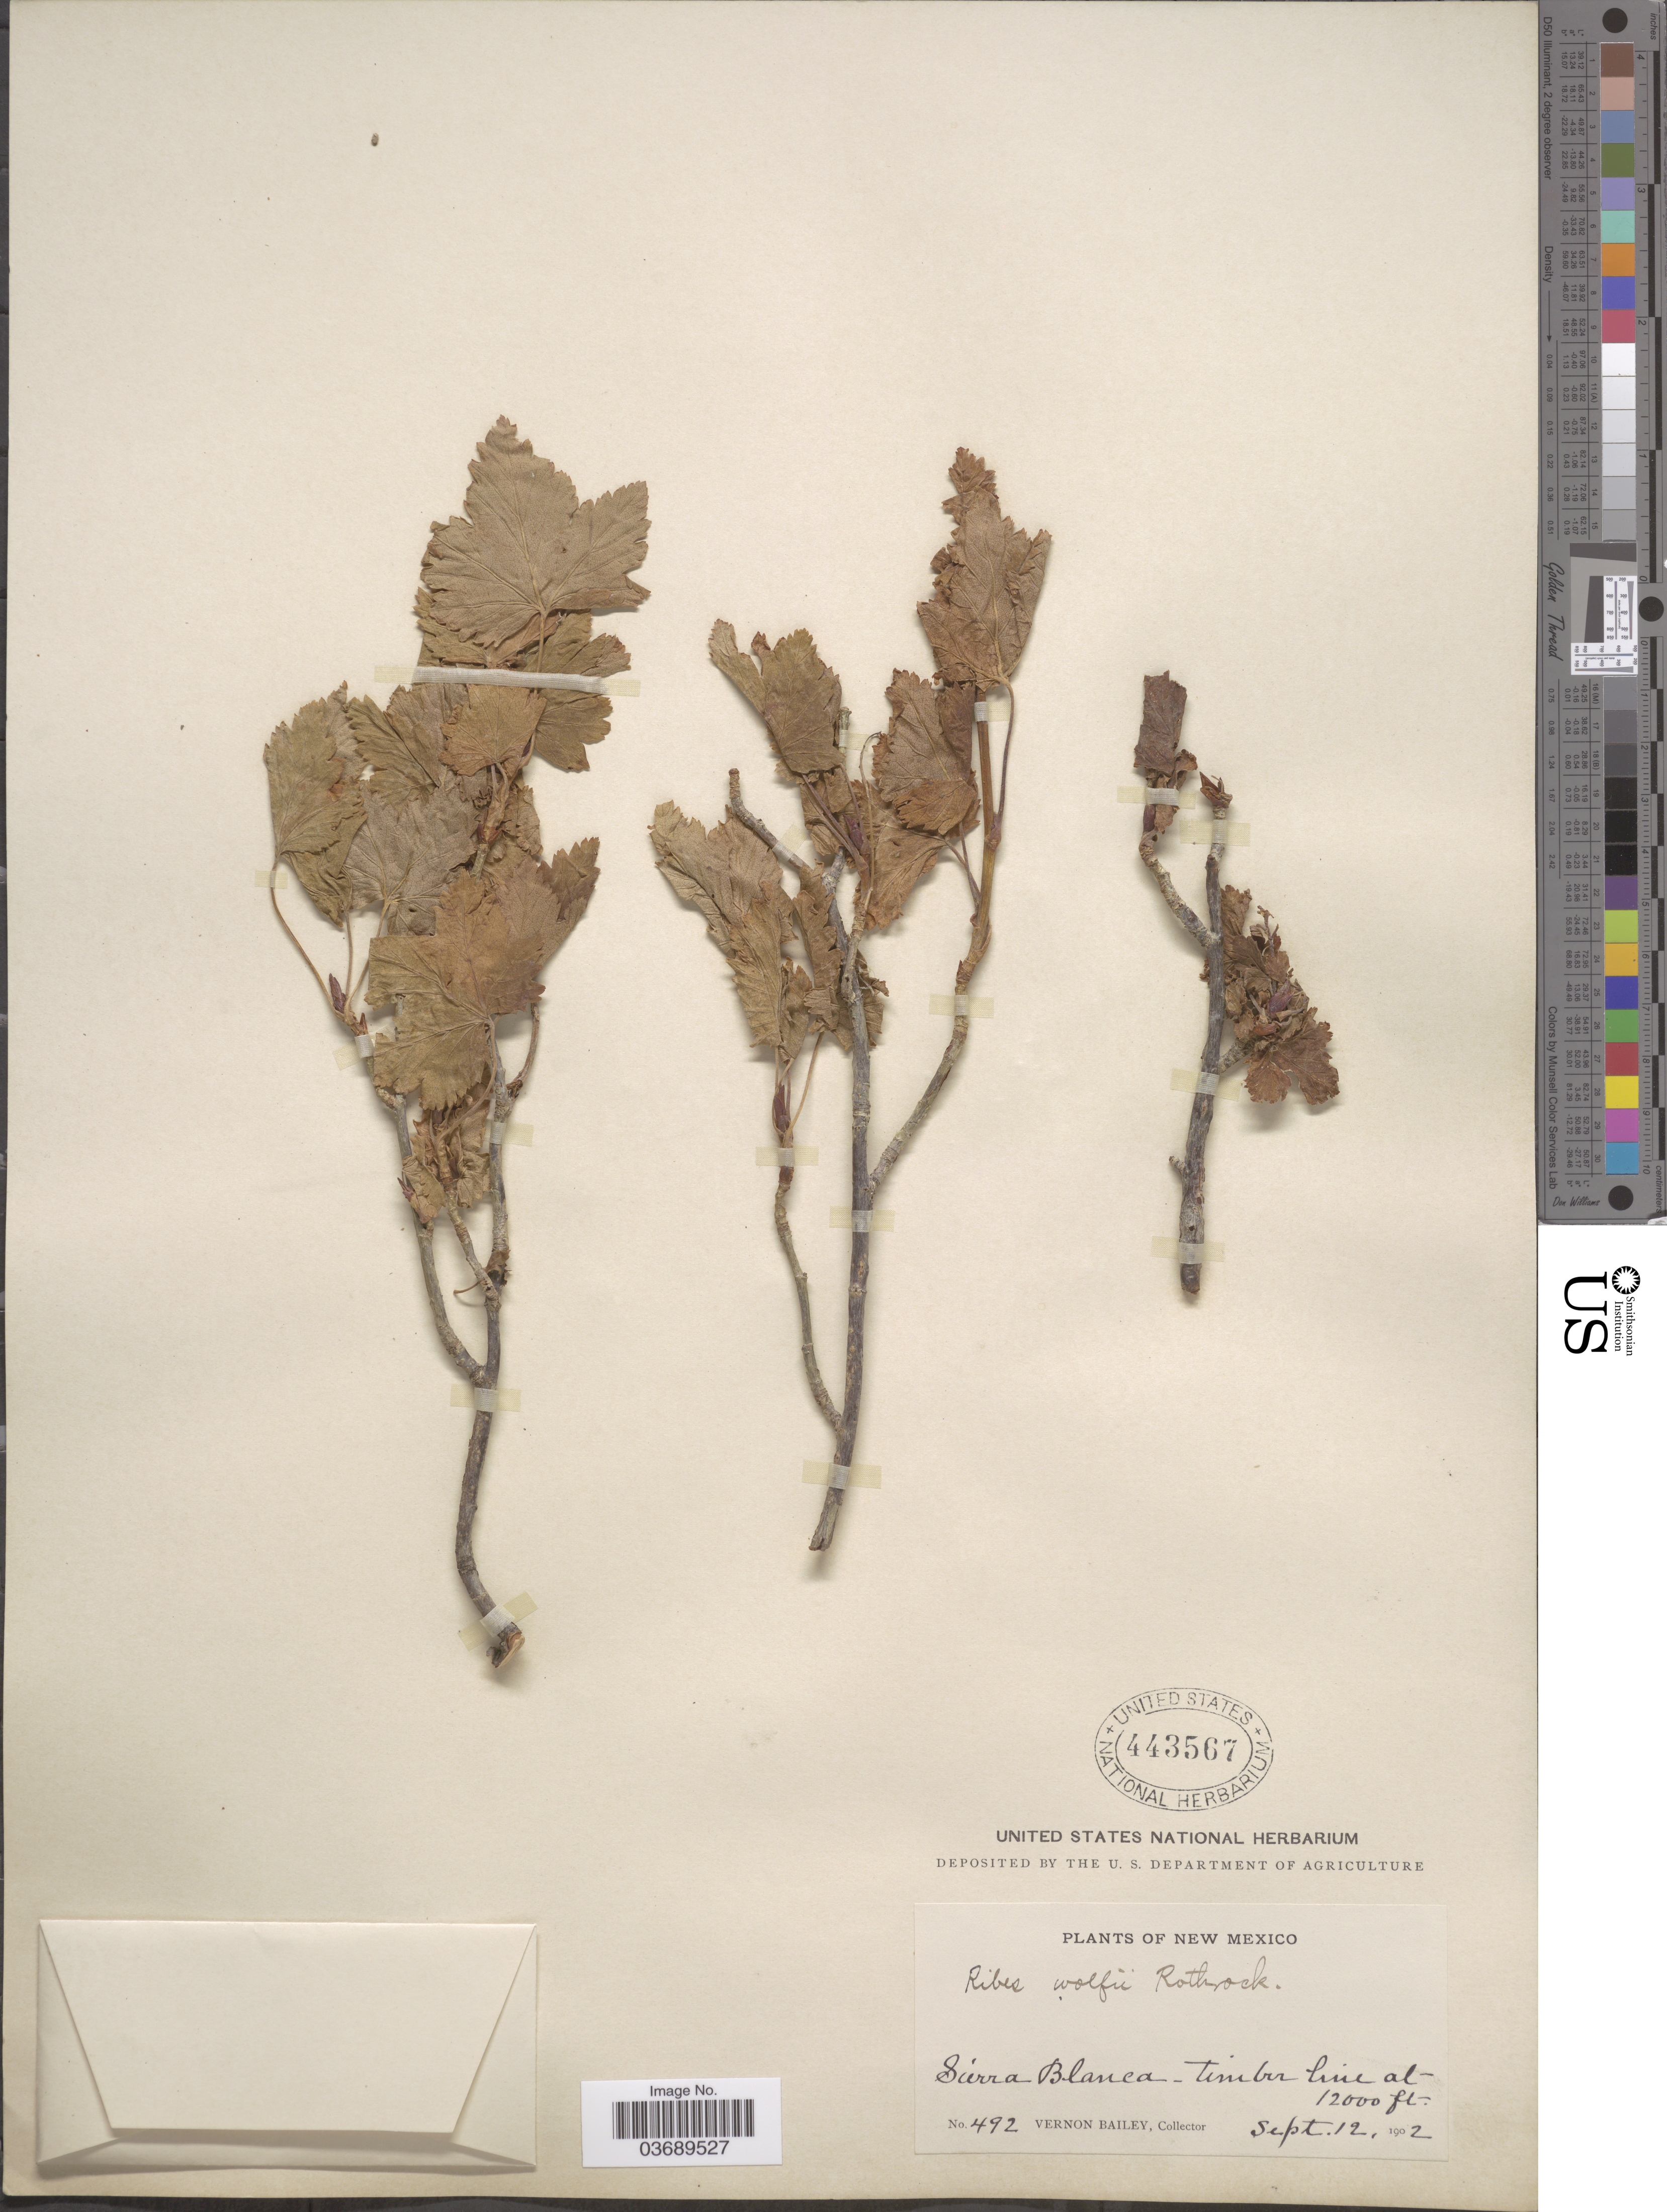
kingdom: Plantae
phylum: Tracheophyta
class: Magnoliopsida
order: Saxifragales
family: Grossulariaceae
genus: Ribes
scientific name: Ribes wolfii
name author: Rothr.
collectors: V. O. Bailey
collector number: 492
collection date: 1902-09-12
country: United States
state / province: New Mexico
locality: Sierra Blanca, Timberline.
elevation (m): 3658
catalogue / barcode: US 443567